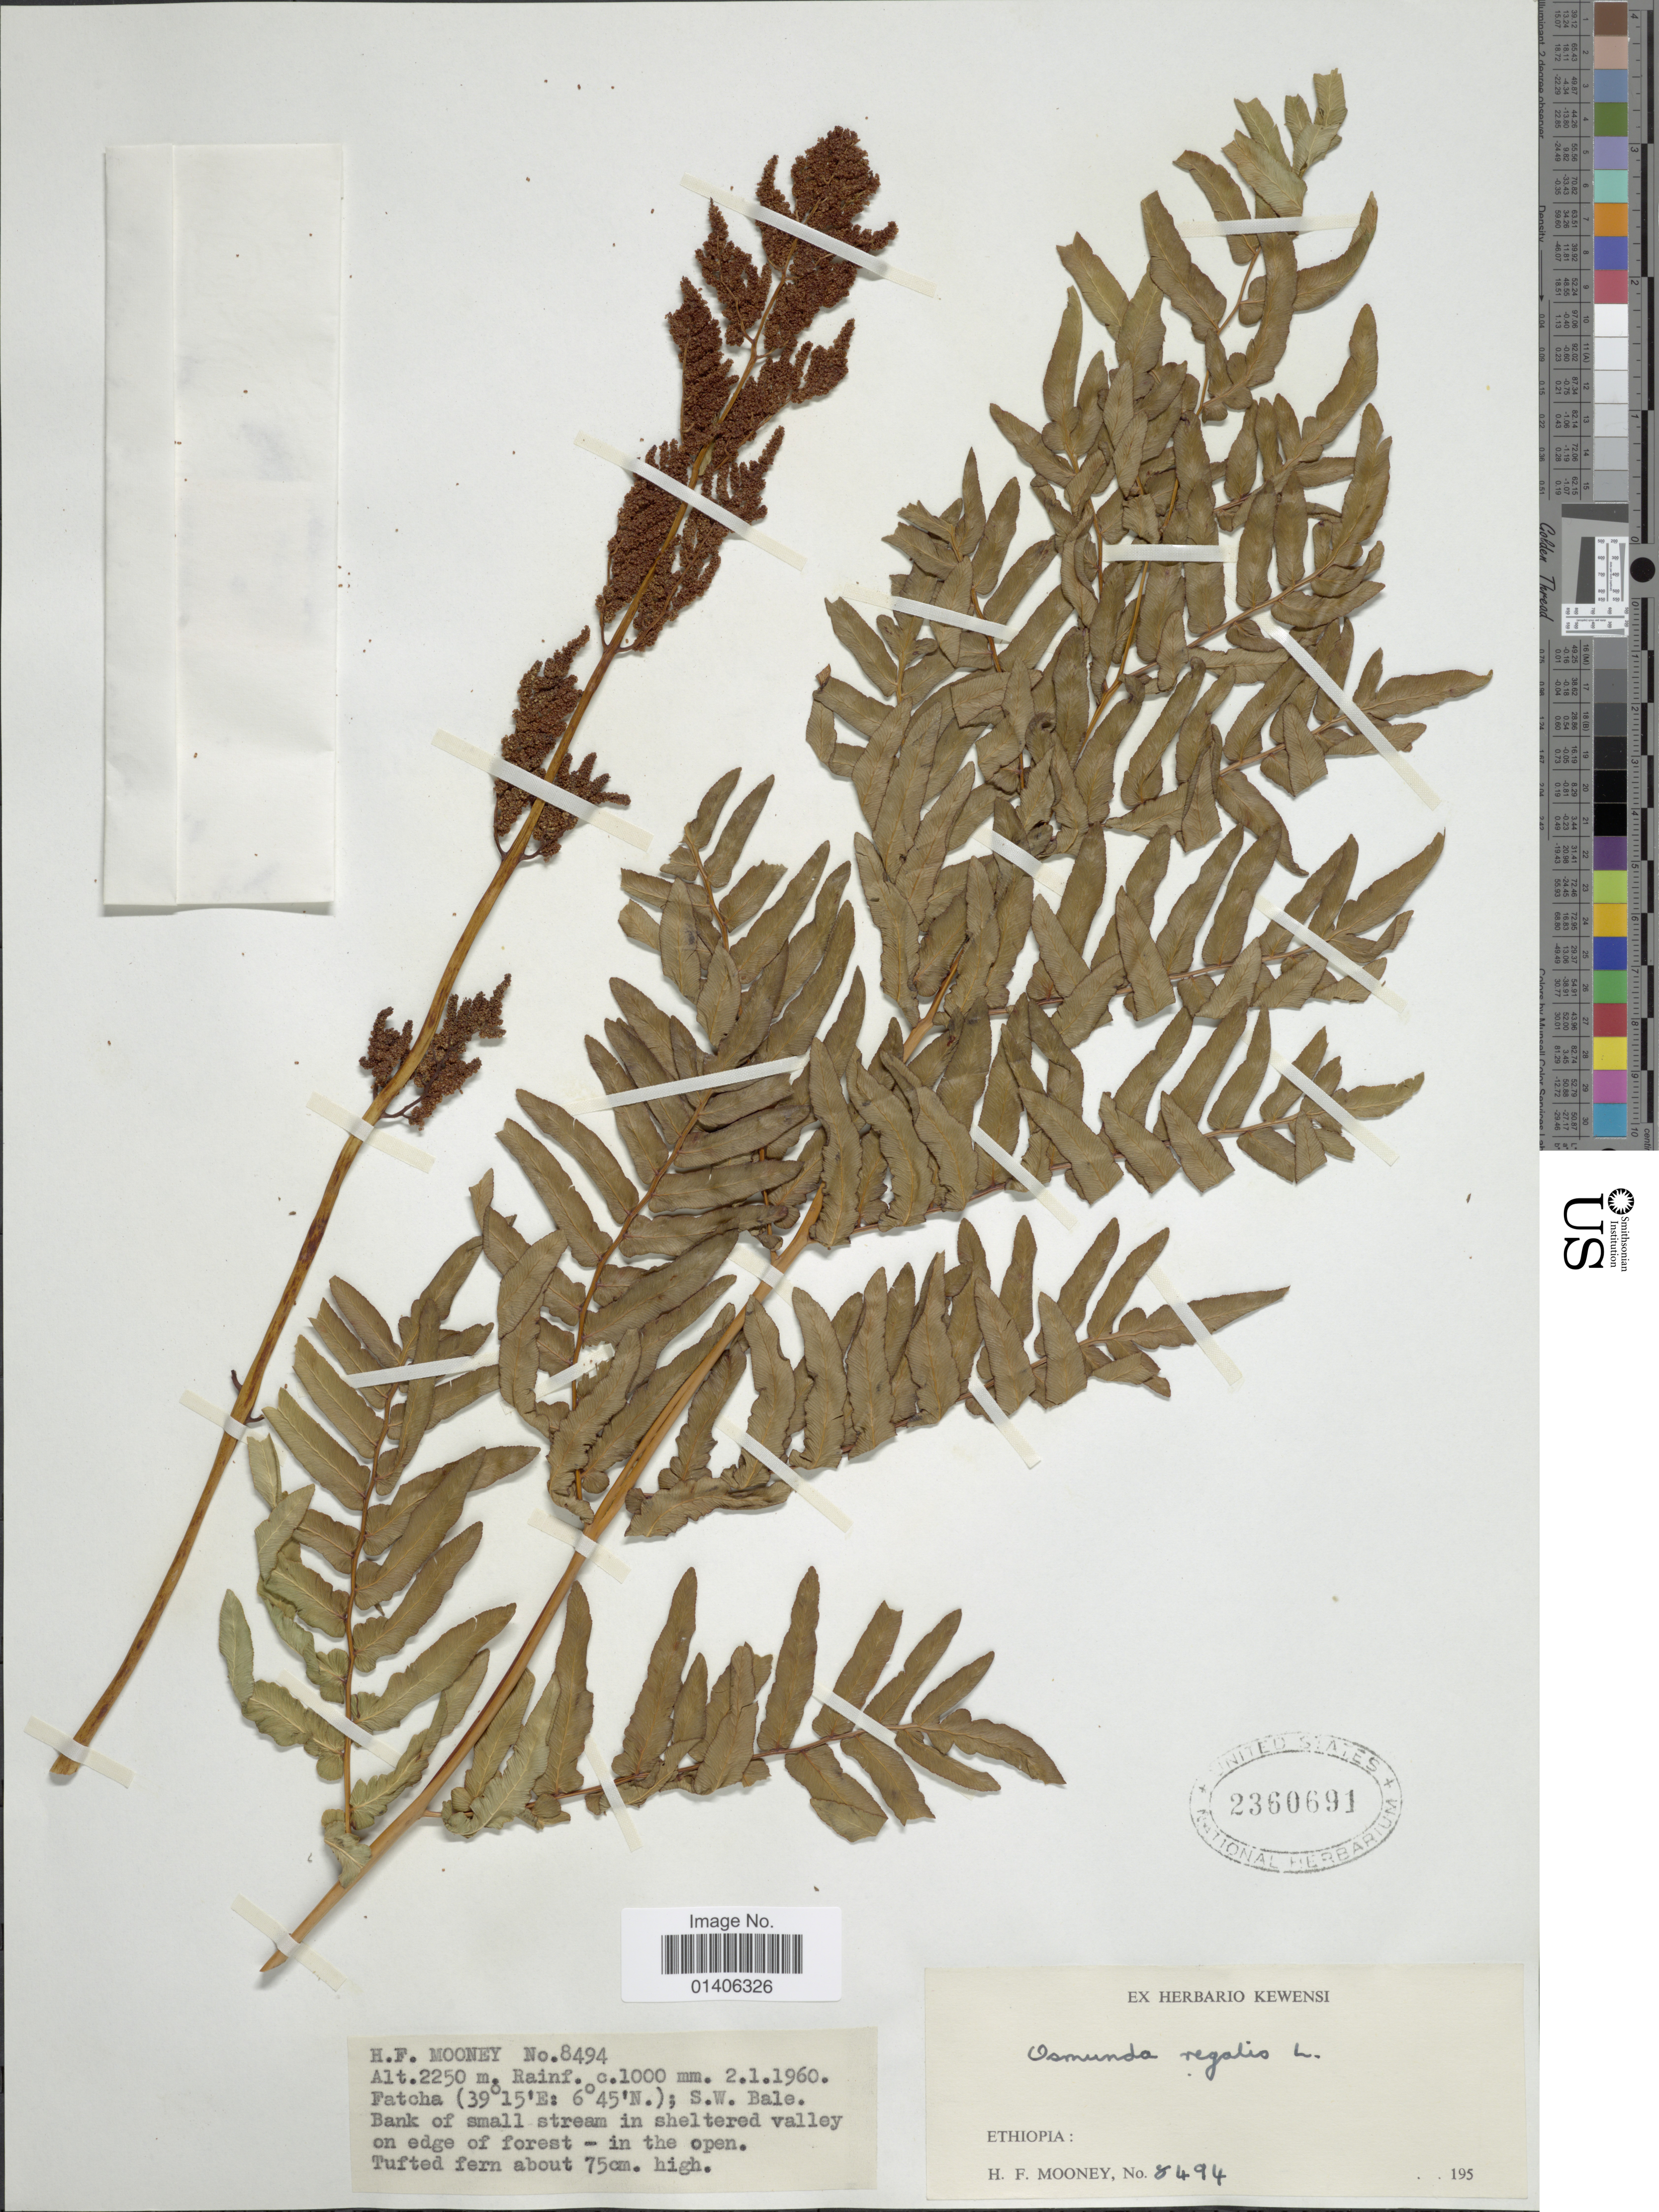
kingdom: Plantae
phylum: Tracheophyta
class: Polypodiopsida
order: Osmundales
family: Osmundaceae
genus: Osmunda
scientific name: Osmunda regalis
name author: L.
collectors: H. Mooney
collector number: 8494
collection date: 1960-01-02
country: Ethiopia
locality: Fatcha, S.W. Bale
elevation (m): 1000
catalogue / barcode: US 2360691